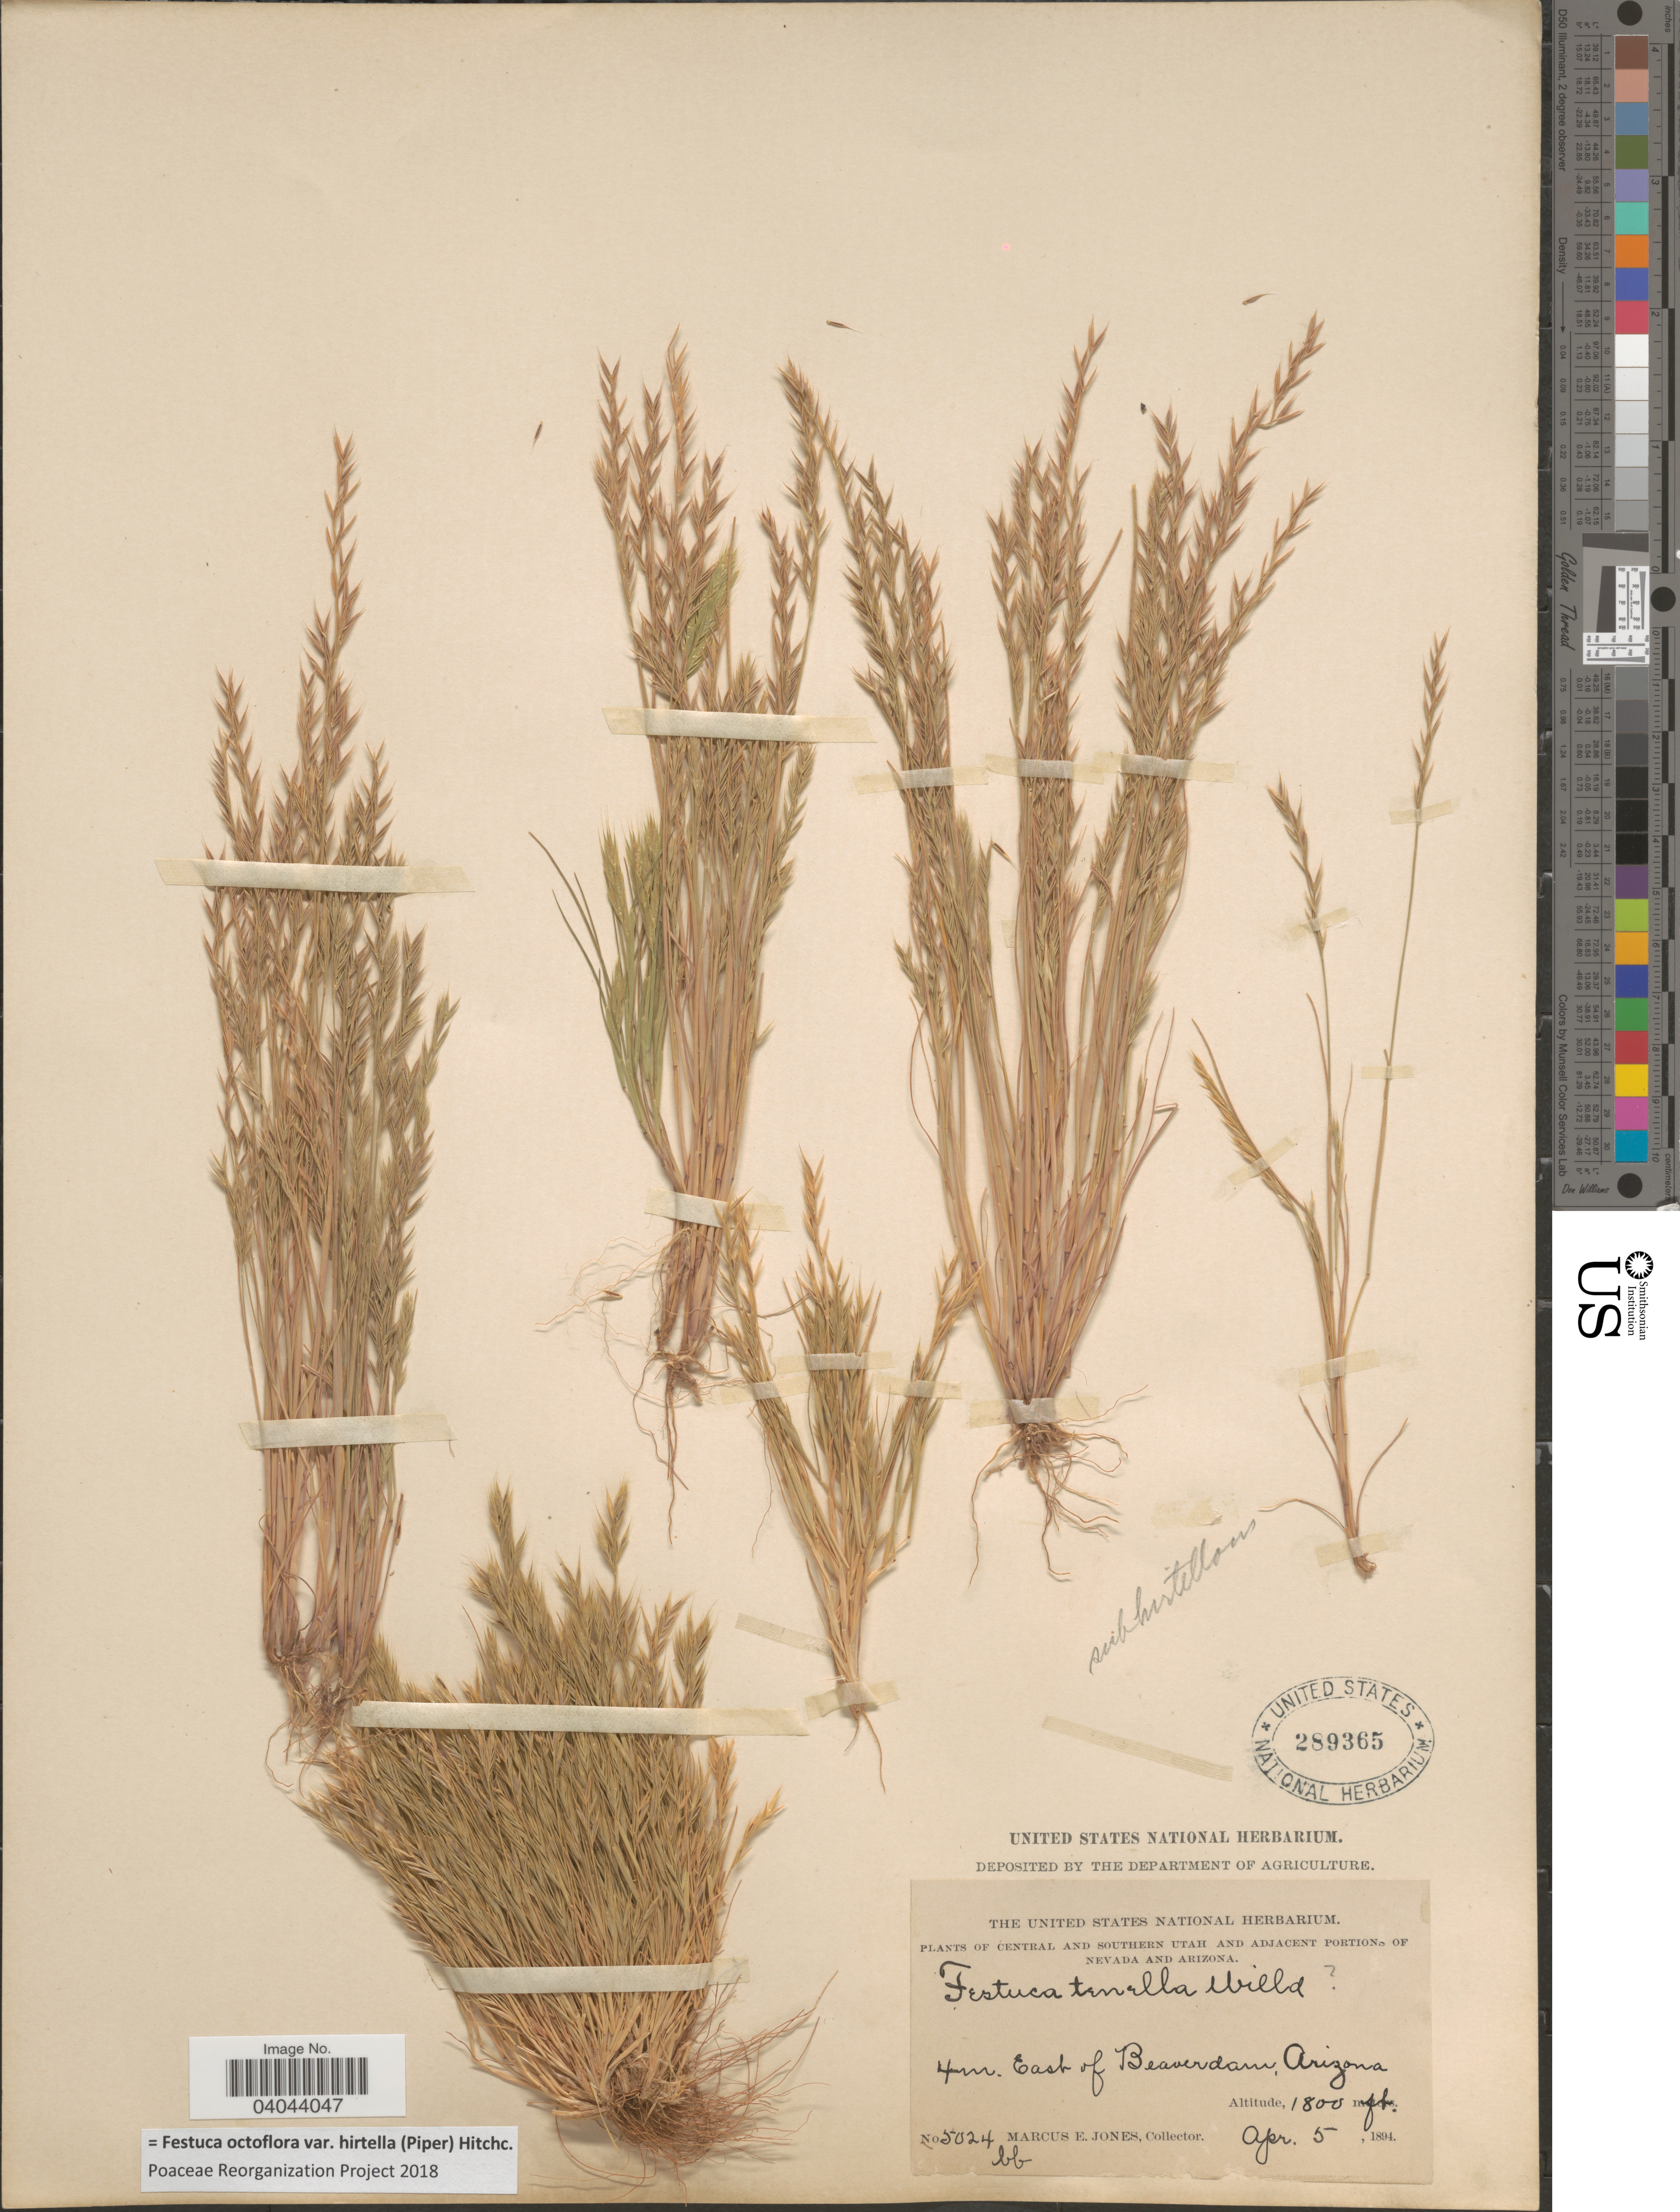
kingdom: Plantae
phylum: Tracheophyta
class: Liliopsida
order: Poales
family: Poaceae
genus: Festuca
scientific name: Festuca octoflora var. hirtella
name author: Piper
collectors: M. E. Jones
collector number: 5024bb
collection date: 1894-04-05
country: United States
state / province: Arizona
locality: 4 m. East of Beaverdam.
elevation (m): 549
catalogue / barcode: US 289365